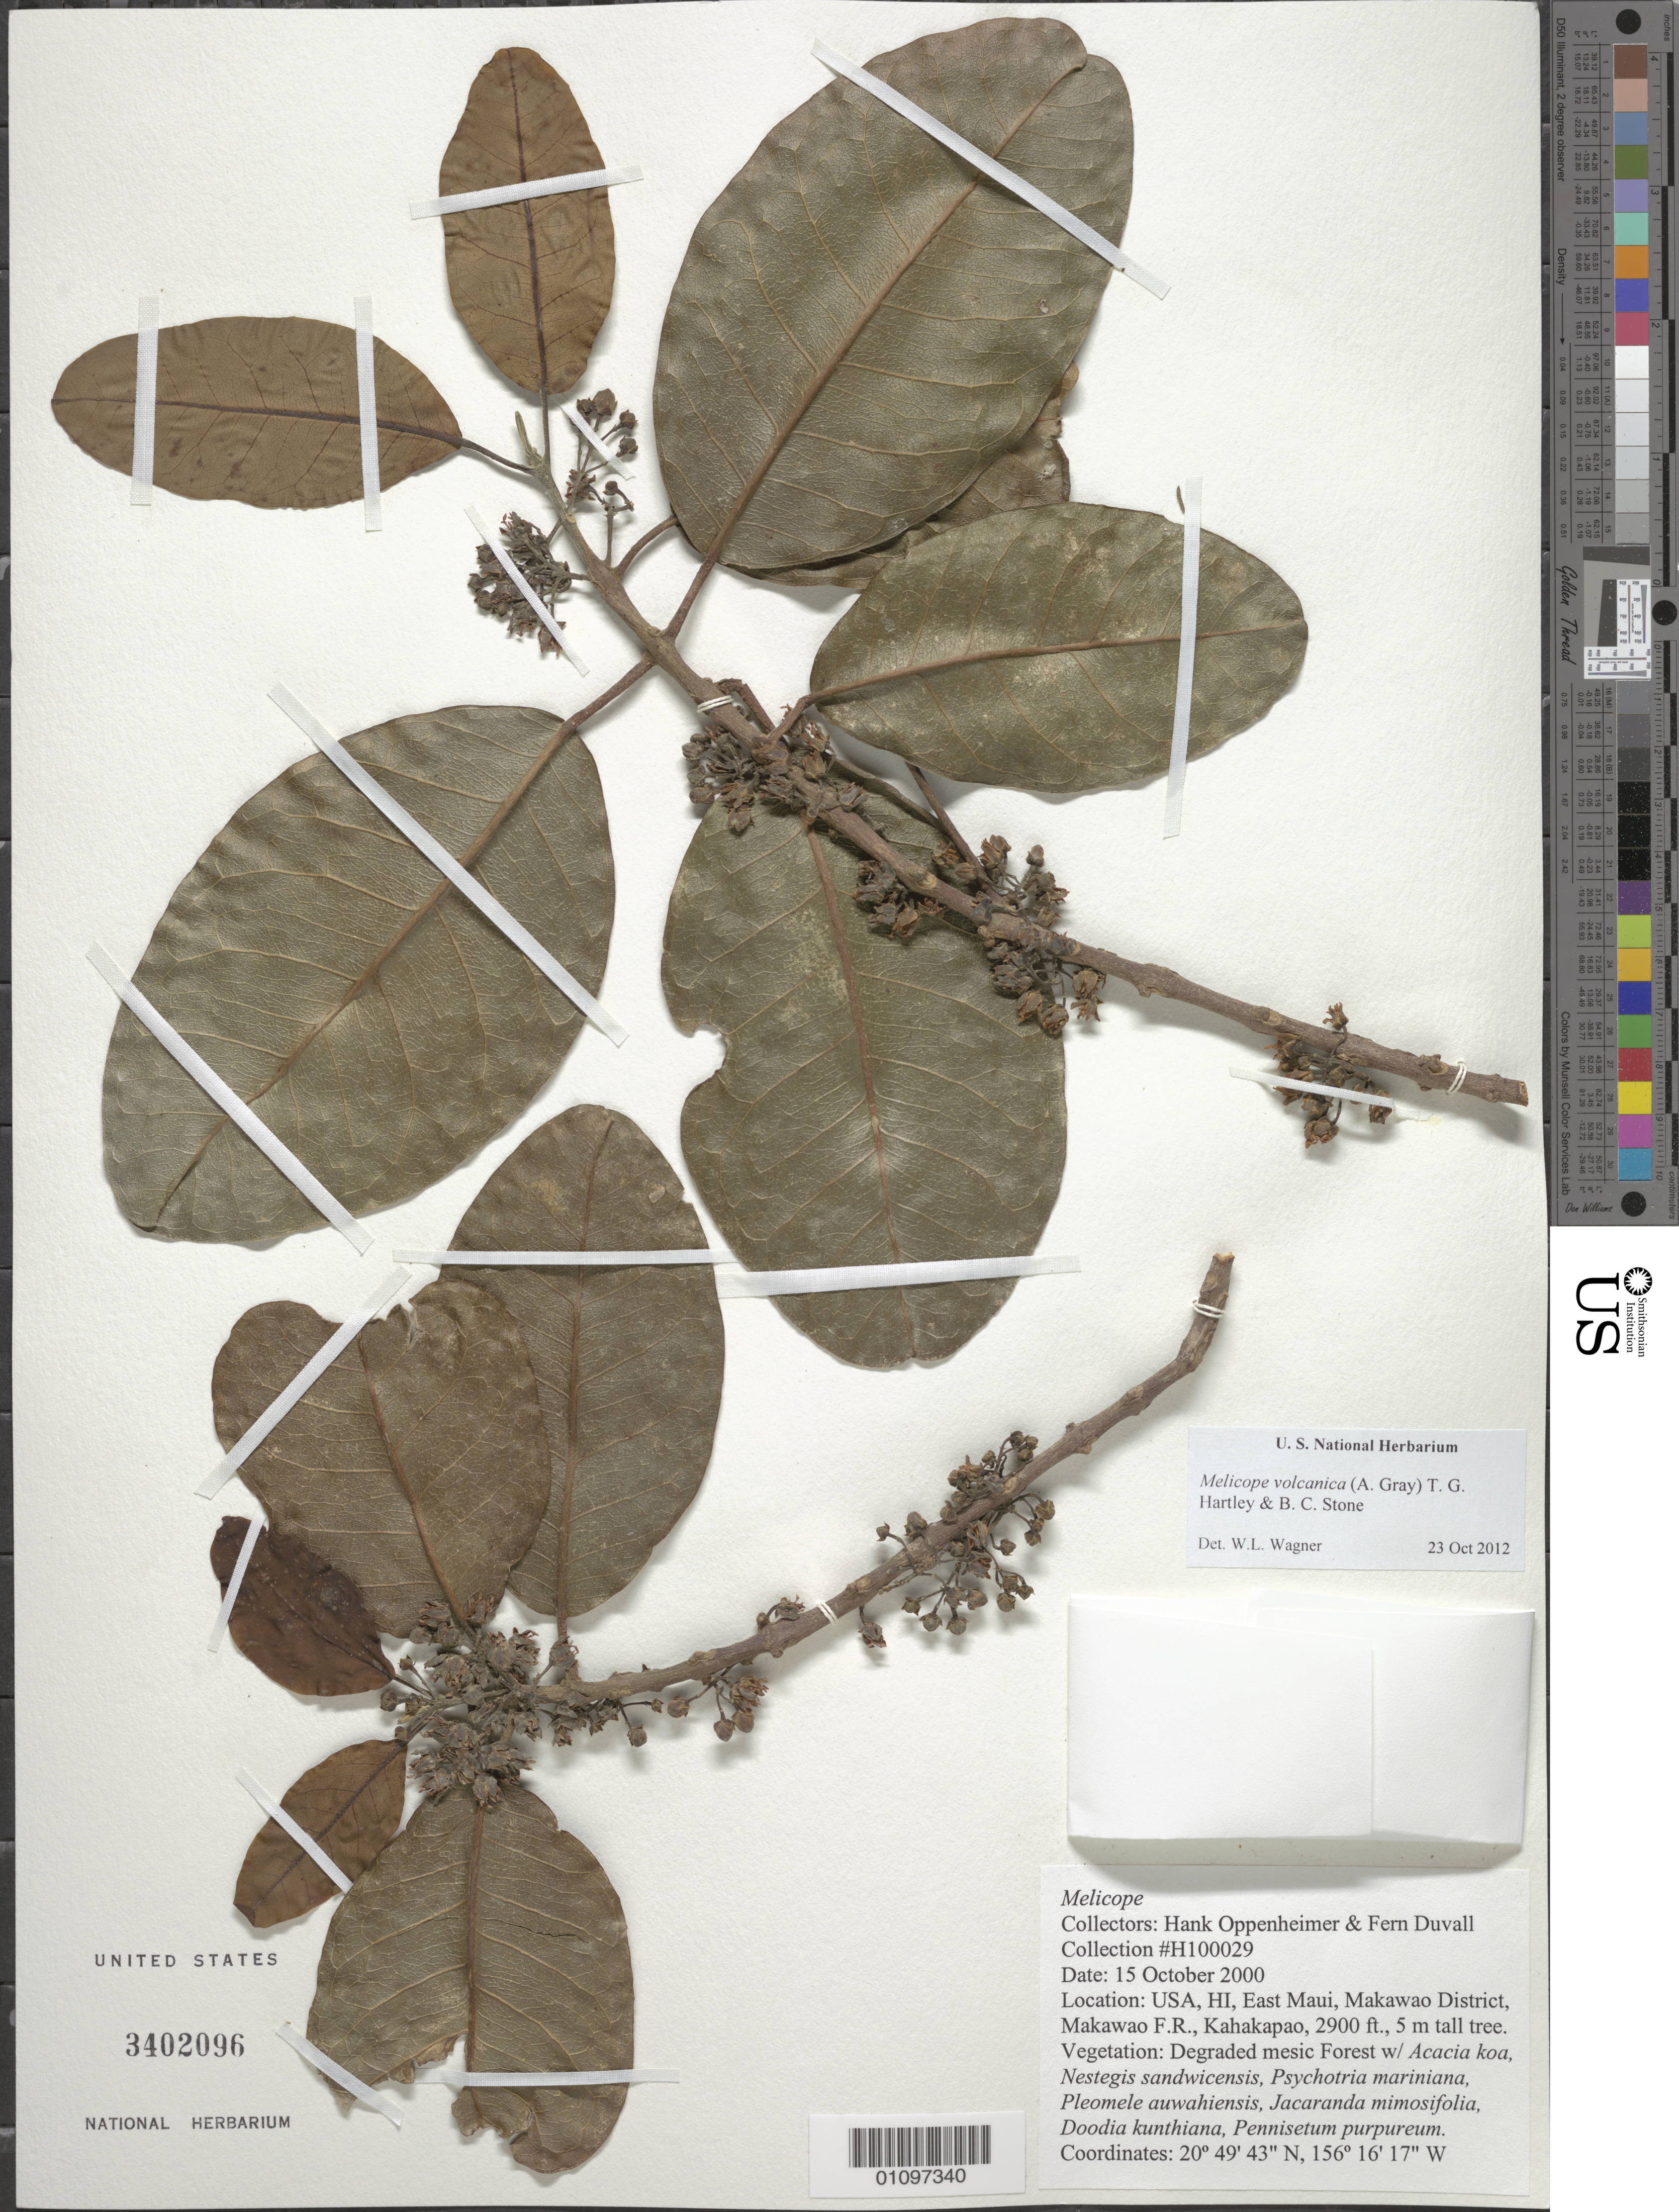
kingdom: Plantae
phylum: Tracheophyta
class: Magnoliopsida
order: Sapindales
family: Rutaceae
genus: Melicope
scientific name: Melicope volcanica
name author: (A. Gray) T.G. Hartley & B.C. Stone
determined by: Wagner, W. L., (BOT), Smithsonian Institution - National Museum of Natural History (UNITED STATES)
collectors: H. Oppenheimer & F. Duvall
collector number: H100029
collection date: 2000-10-15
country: United States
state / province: Hawaii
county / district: Maui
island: Maui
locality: East Maui, Makawao District, Makawao F.R., Kahakapao.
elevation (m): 884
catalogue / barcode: US 3402096